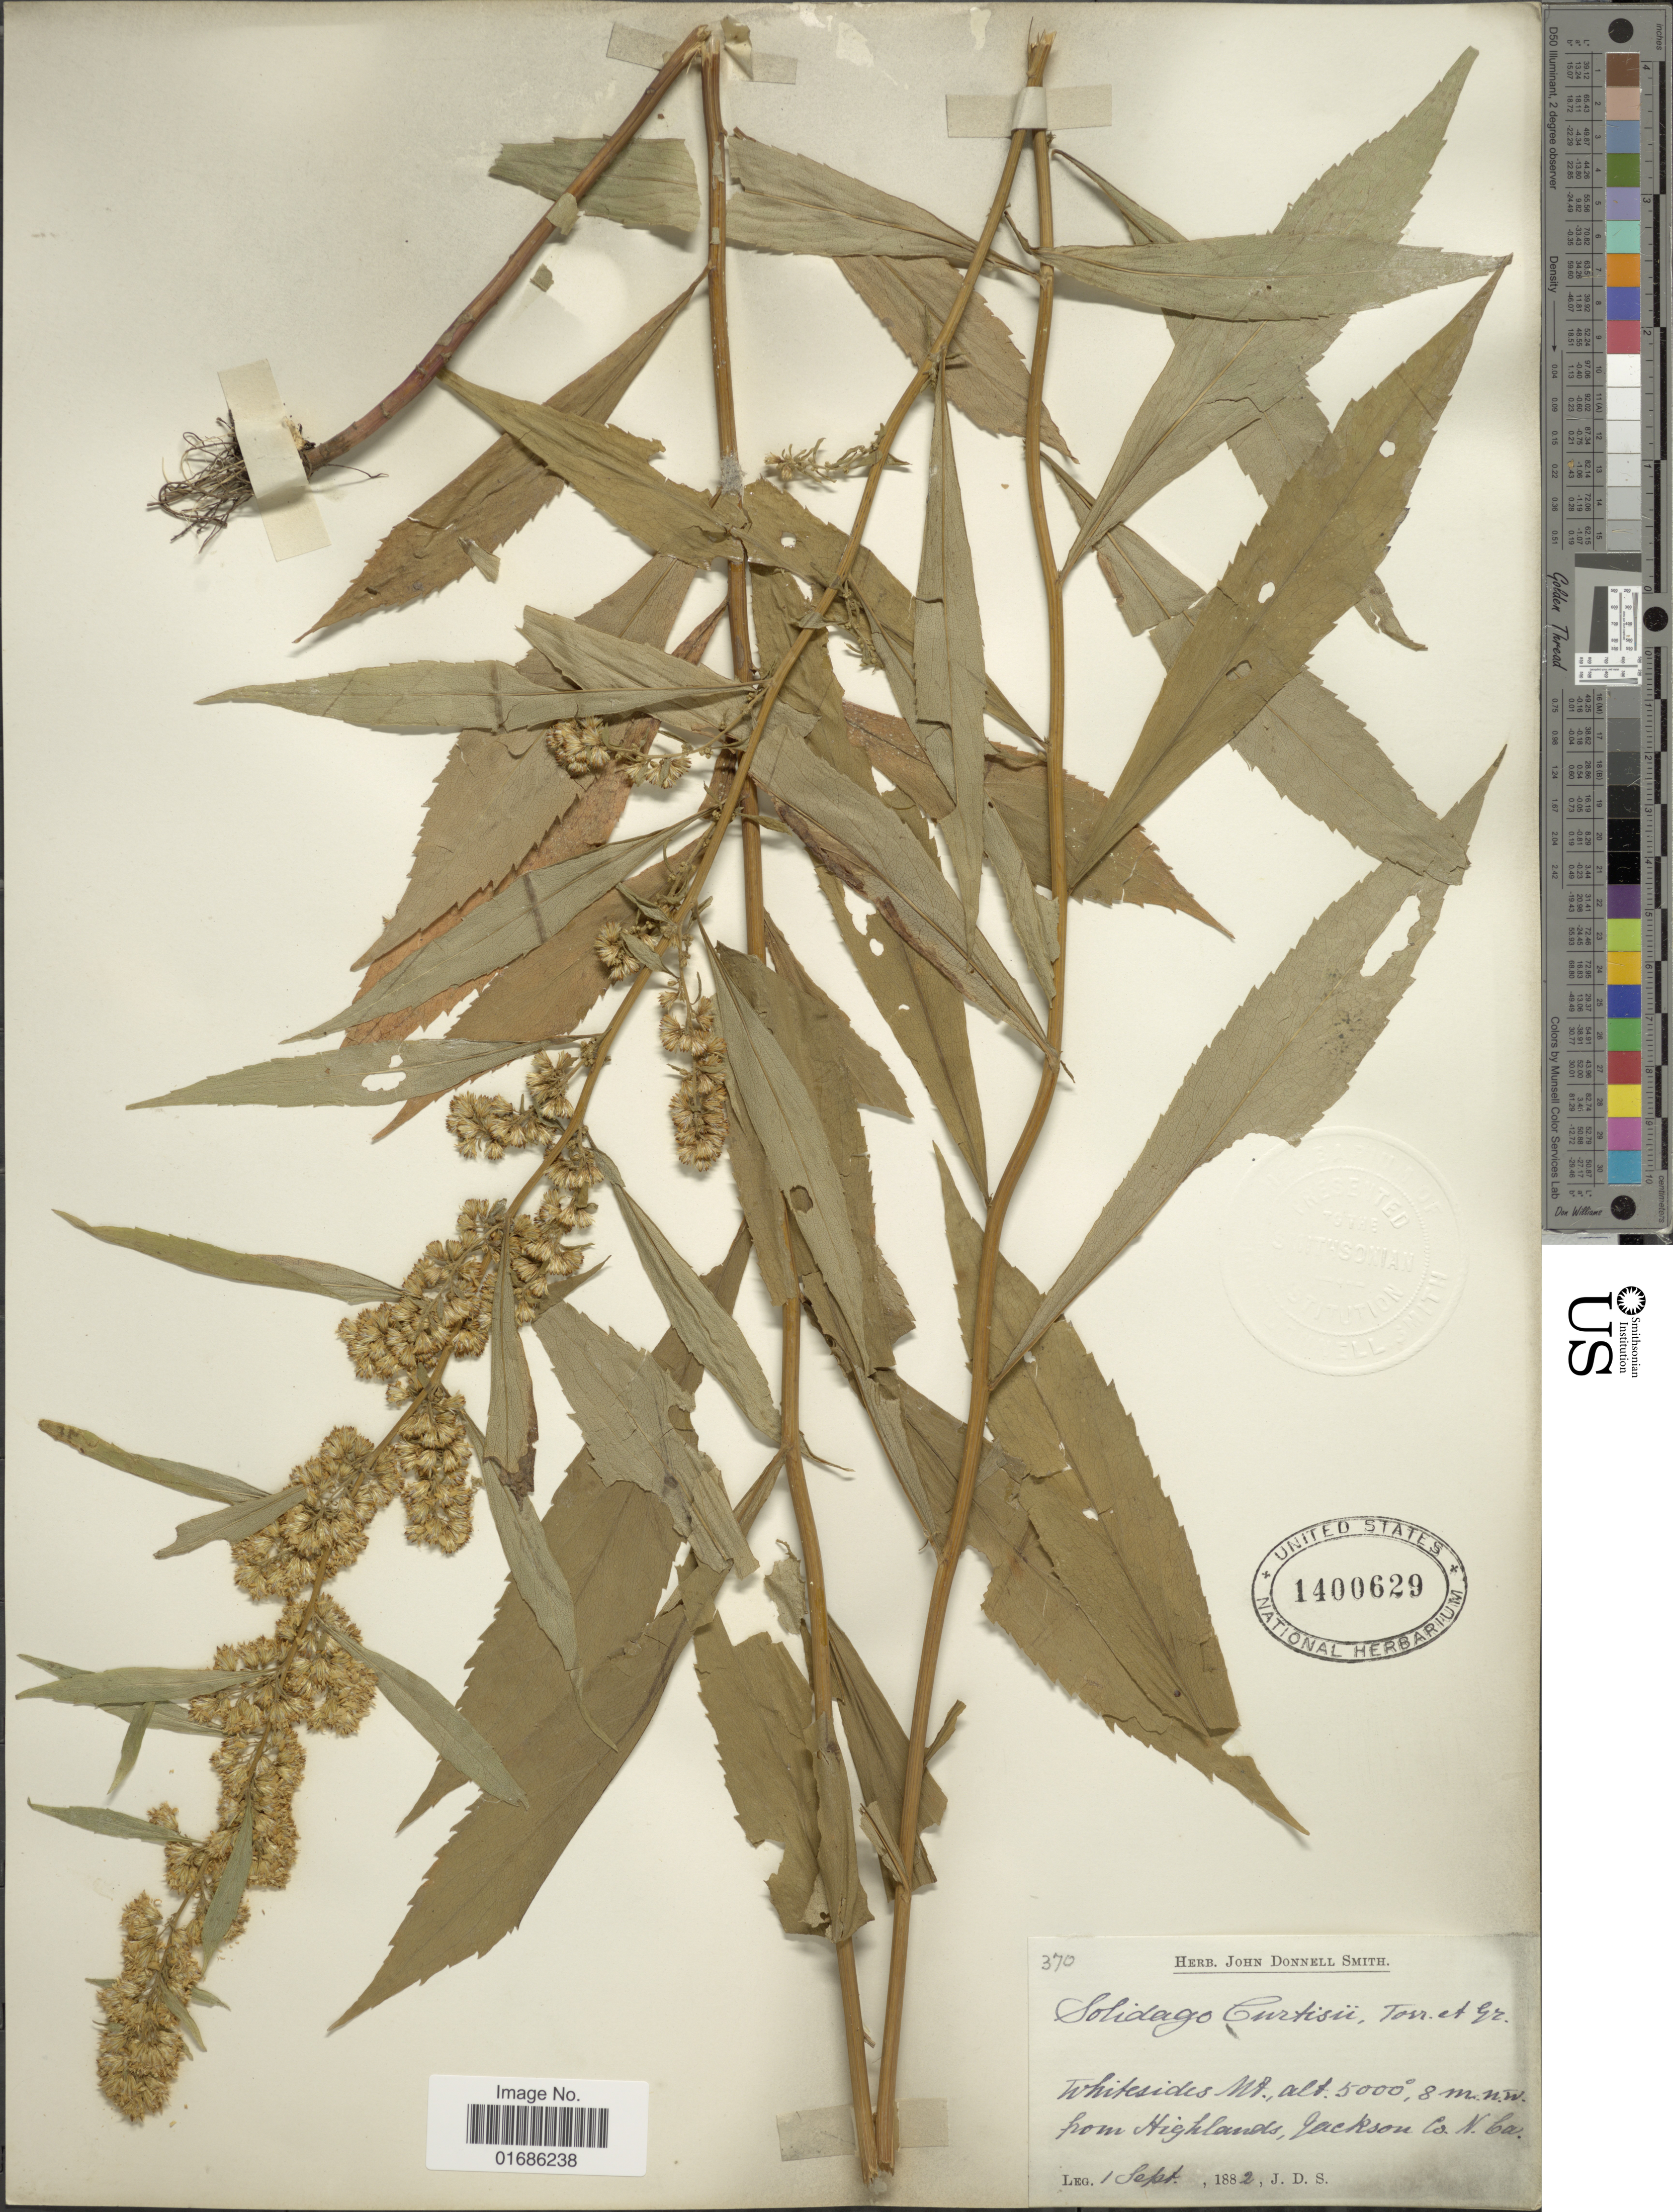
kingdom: Plantae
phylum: Tracheophyta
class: Magnoliopsida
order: Asterales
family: Asteraceae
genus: Solidago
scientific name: Solidago curtisii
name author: Torr. & A. Gray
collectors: J. Donnell Smith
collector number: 370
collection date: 1882-09-01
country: United States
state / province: North Carolina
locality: Whitesides Mt. 8 m n.w. from Highlands, Jackson Co.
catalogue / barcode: US 1400629